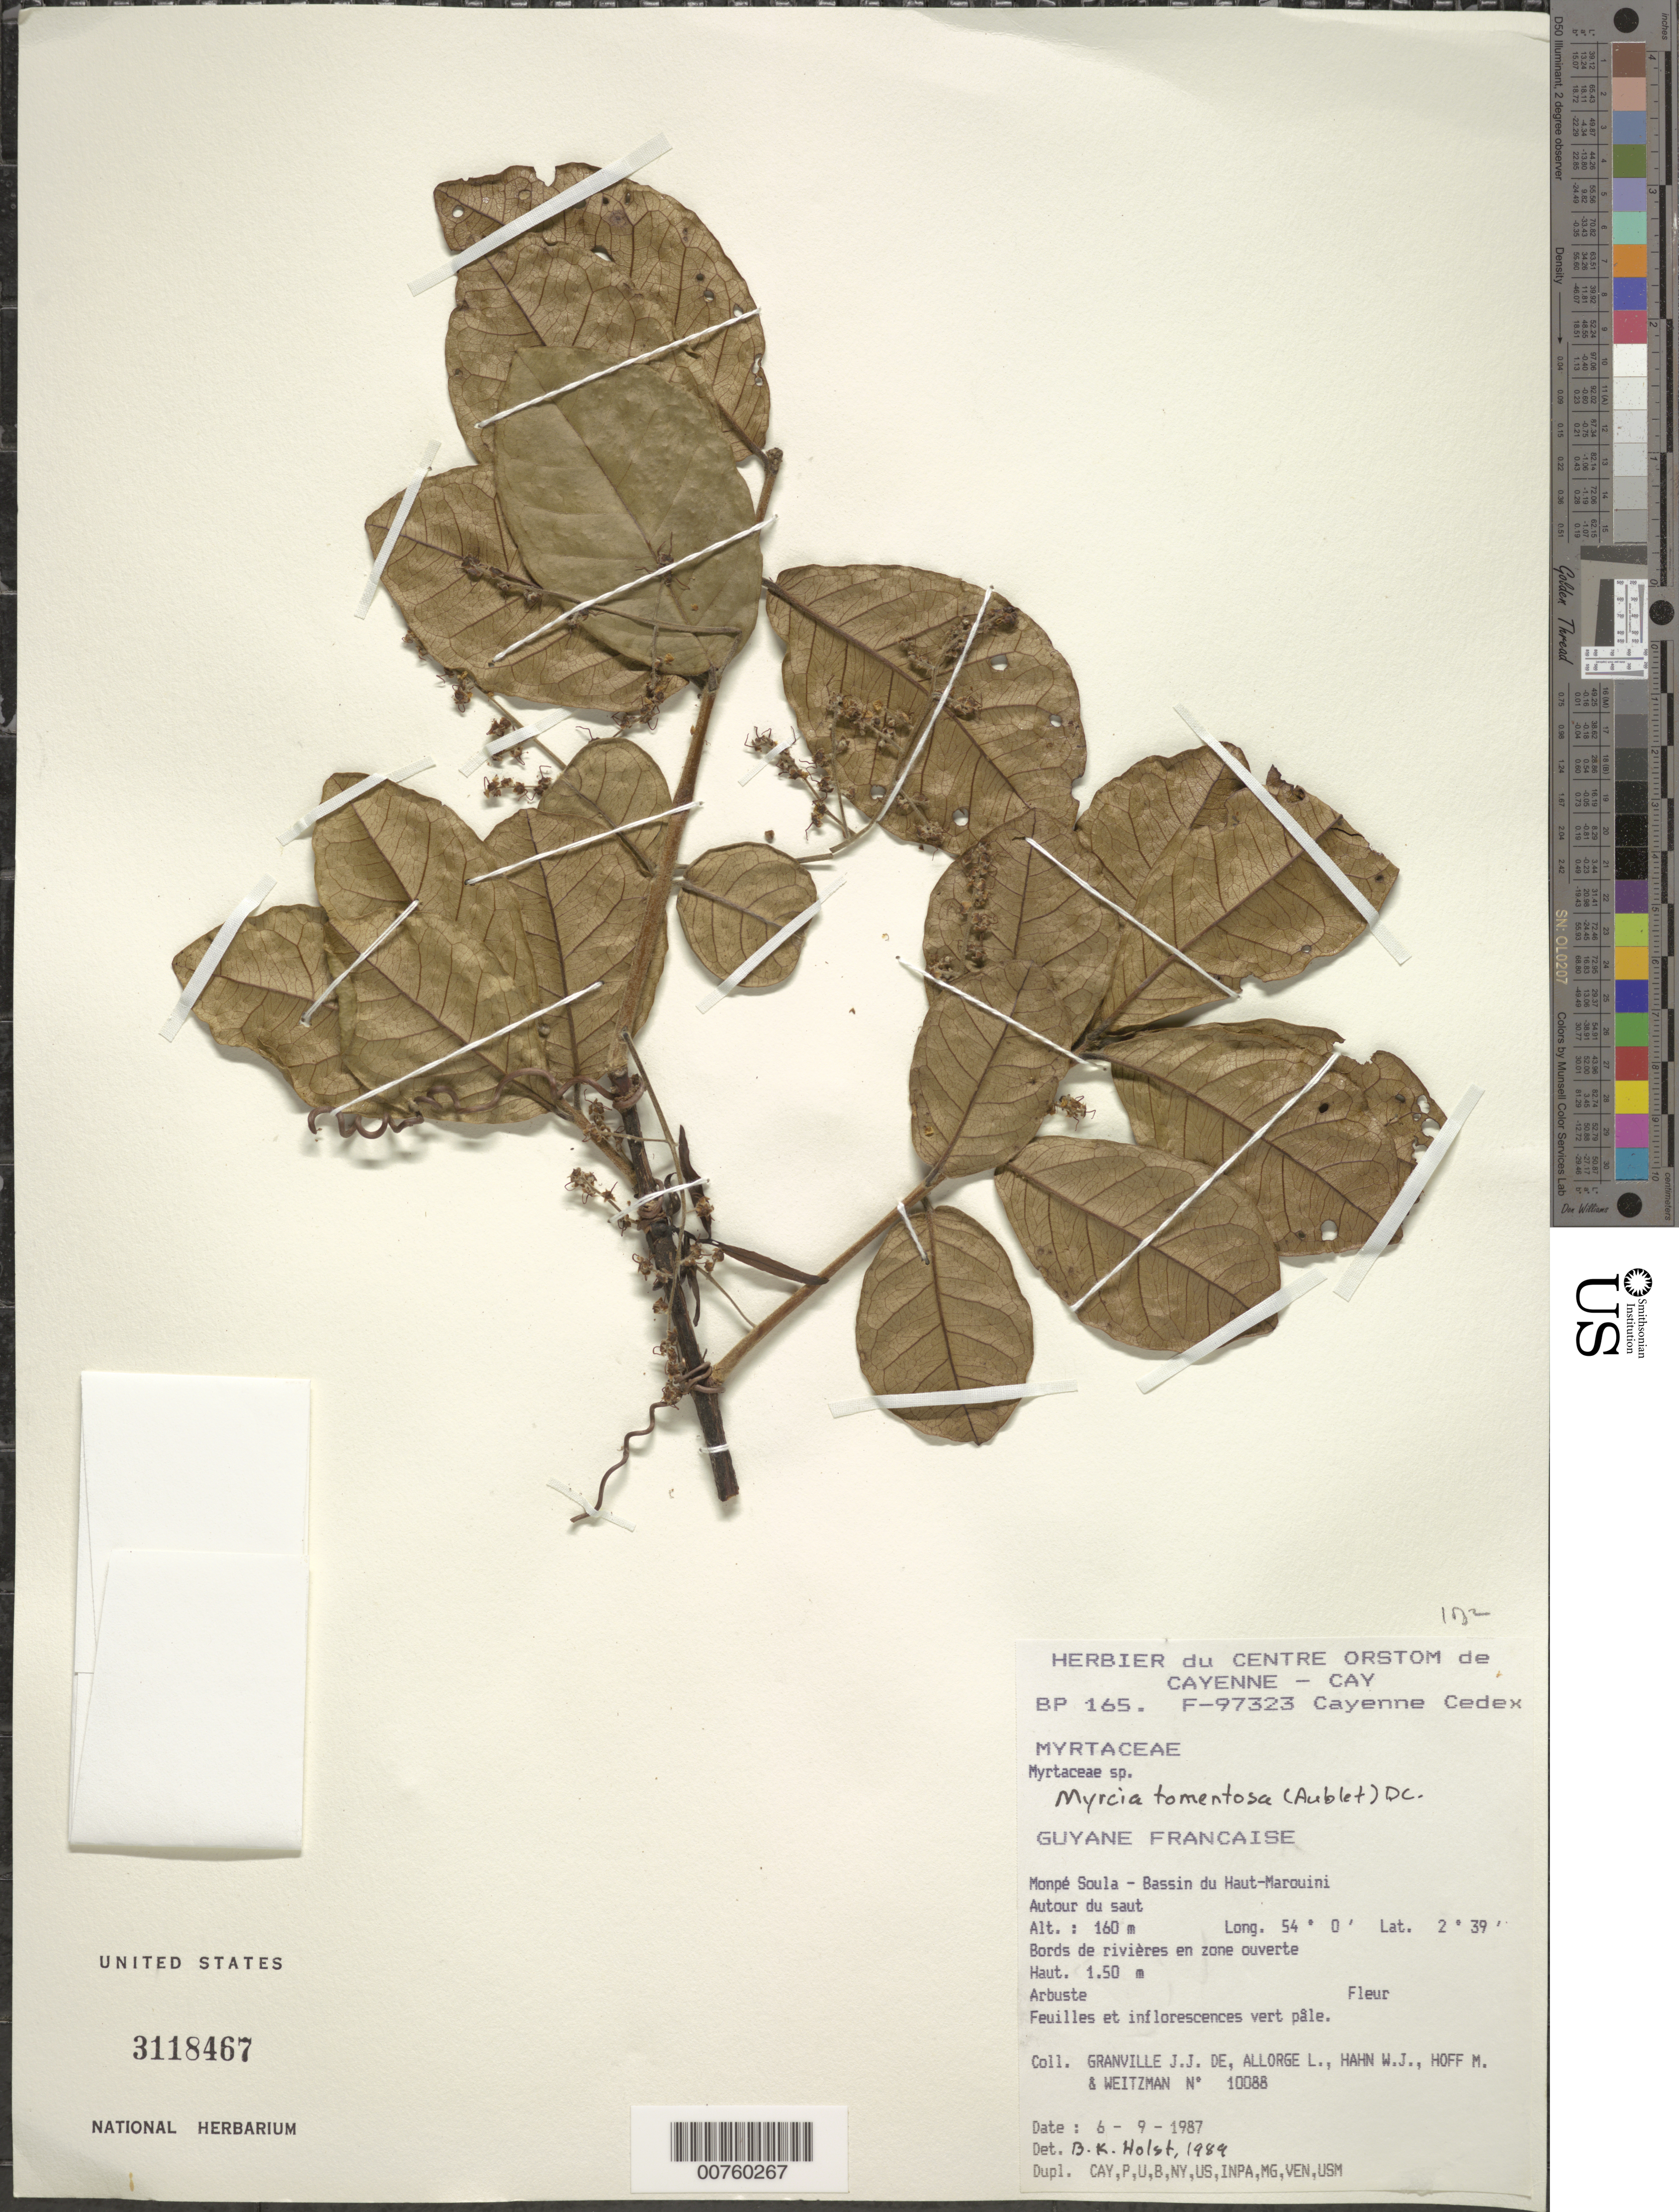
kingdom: Plantae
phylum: Tracheophyta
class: Magnoliopsida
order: Myrtales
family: Myrtaceae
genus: Myrcia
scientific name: Myrcia tomentosa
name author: (Aubl.) DC.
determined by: Holst, Bruce K.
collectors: J.-J. de Granville, L. Allorge, W. J. Hahn, M. Hoff & A. L. Weitzman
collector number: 10088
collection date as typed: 6-Sep-87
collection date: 1987-09-06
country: French Guiana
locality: Monpé Soula, Bassin du Haut-Marouini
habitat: Along river, open area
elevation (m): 160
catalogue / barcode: US 3118467